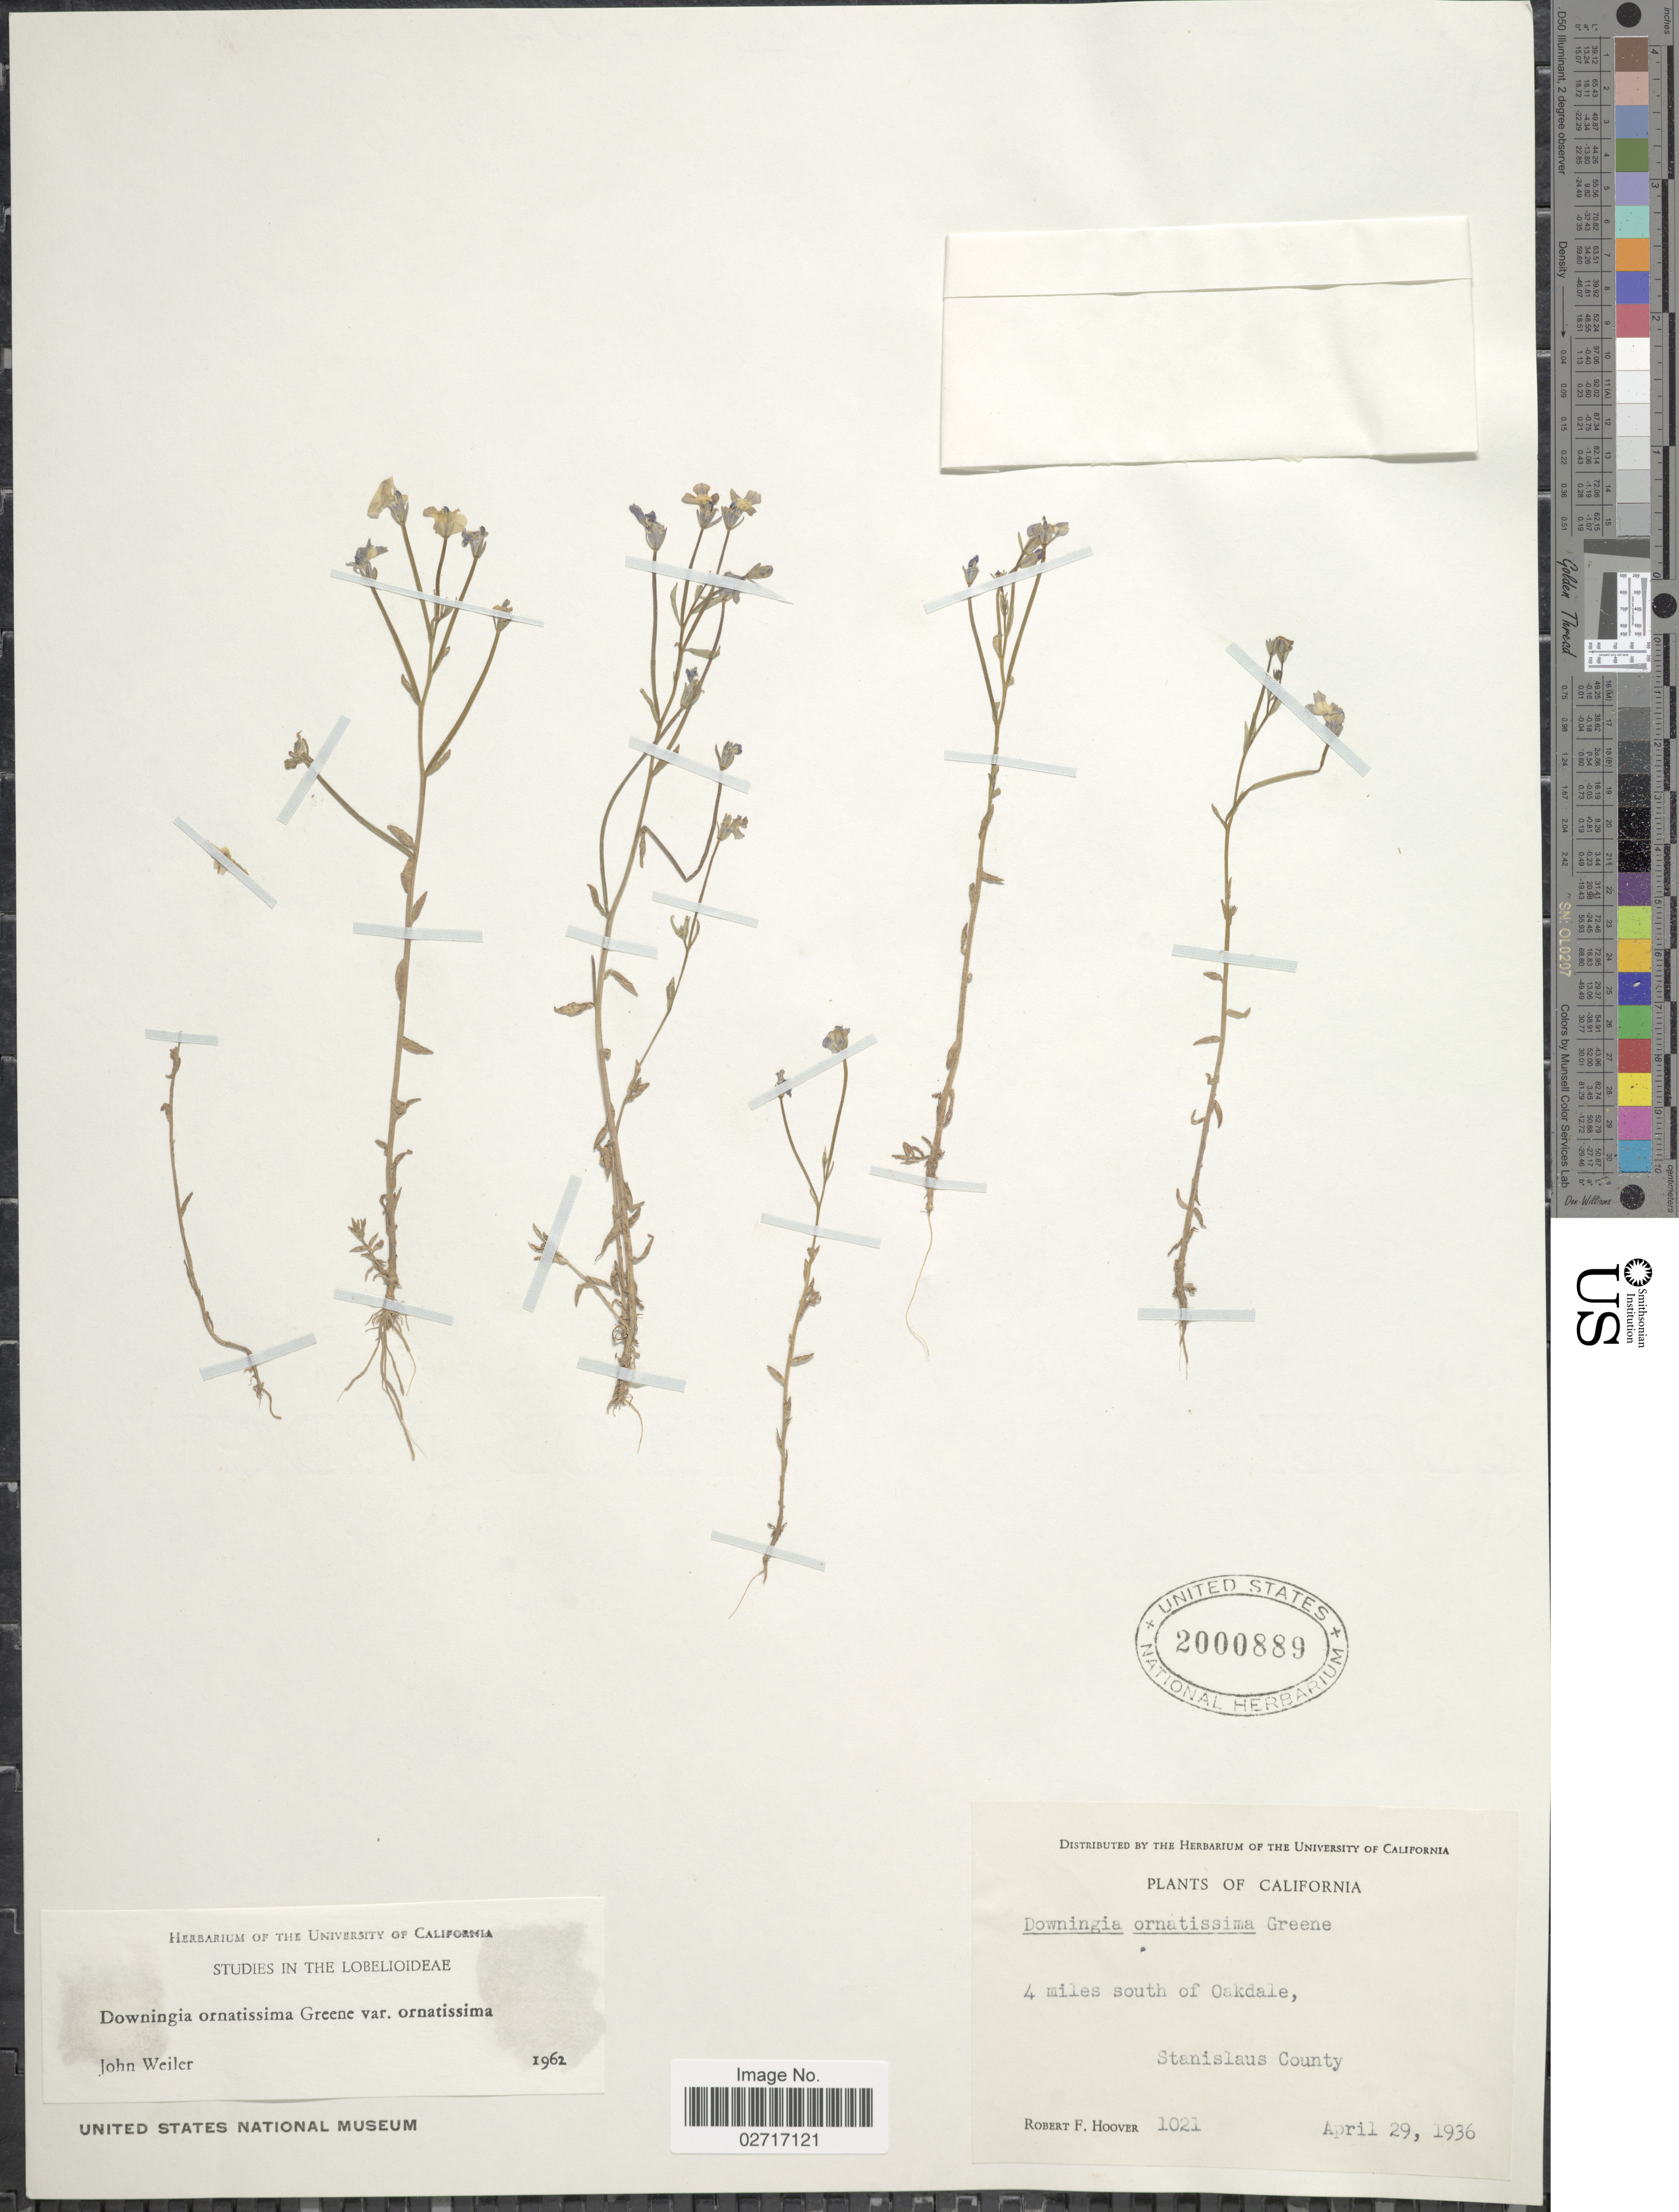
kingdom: Plantae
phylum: Tracheophyta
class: Magnoliopsida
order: Asterales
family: Campanulaceae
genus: Downingia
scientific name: Downingia ornatissima var. ornatissima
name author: Greene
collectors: R. F. Hoover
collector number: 1021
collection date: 1936-04-29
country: United States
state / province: California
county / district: Stanislaus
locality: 4 miles south of Oakdale, Stanislaus County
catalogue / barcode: US 2000889